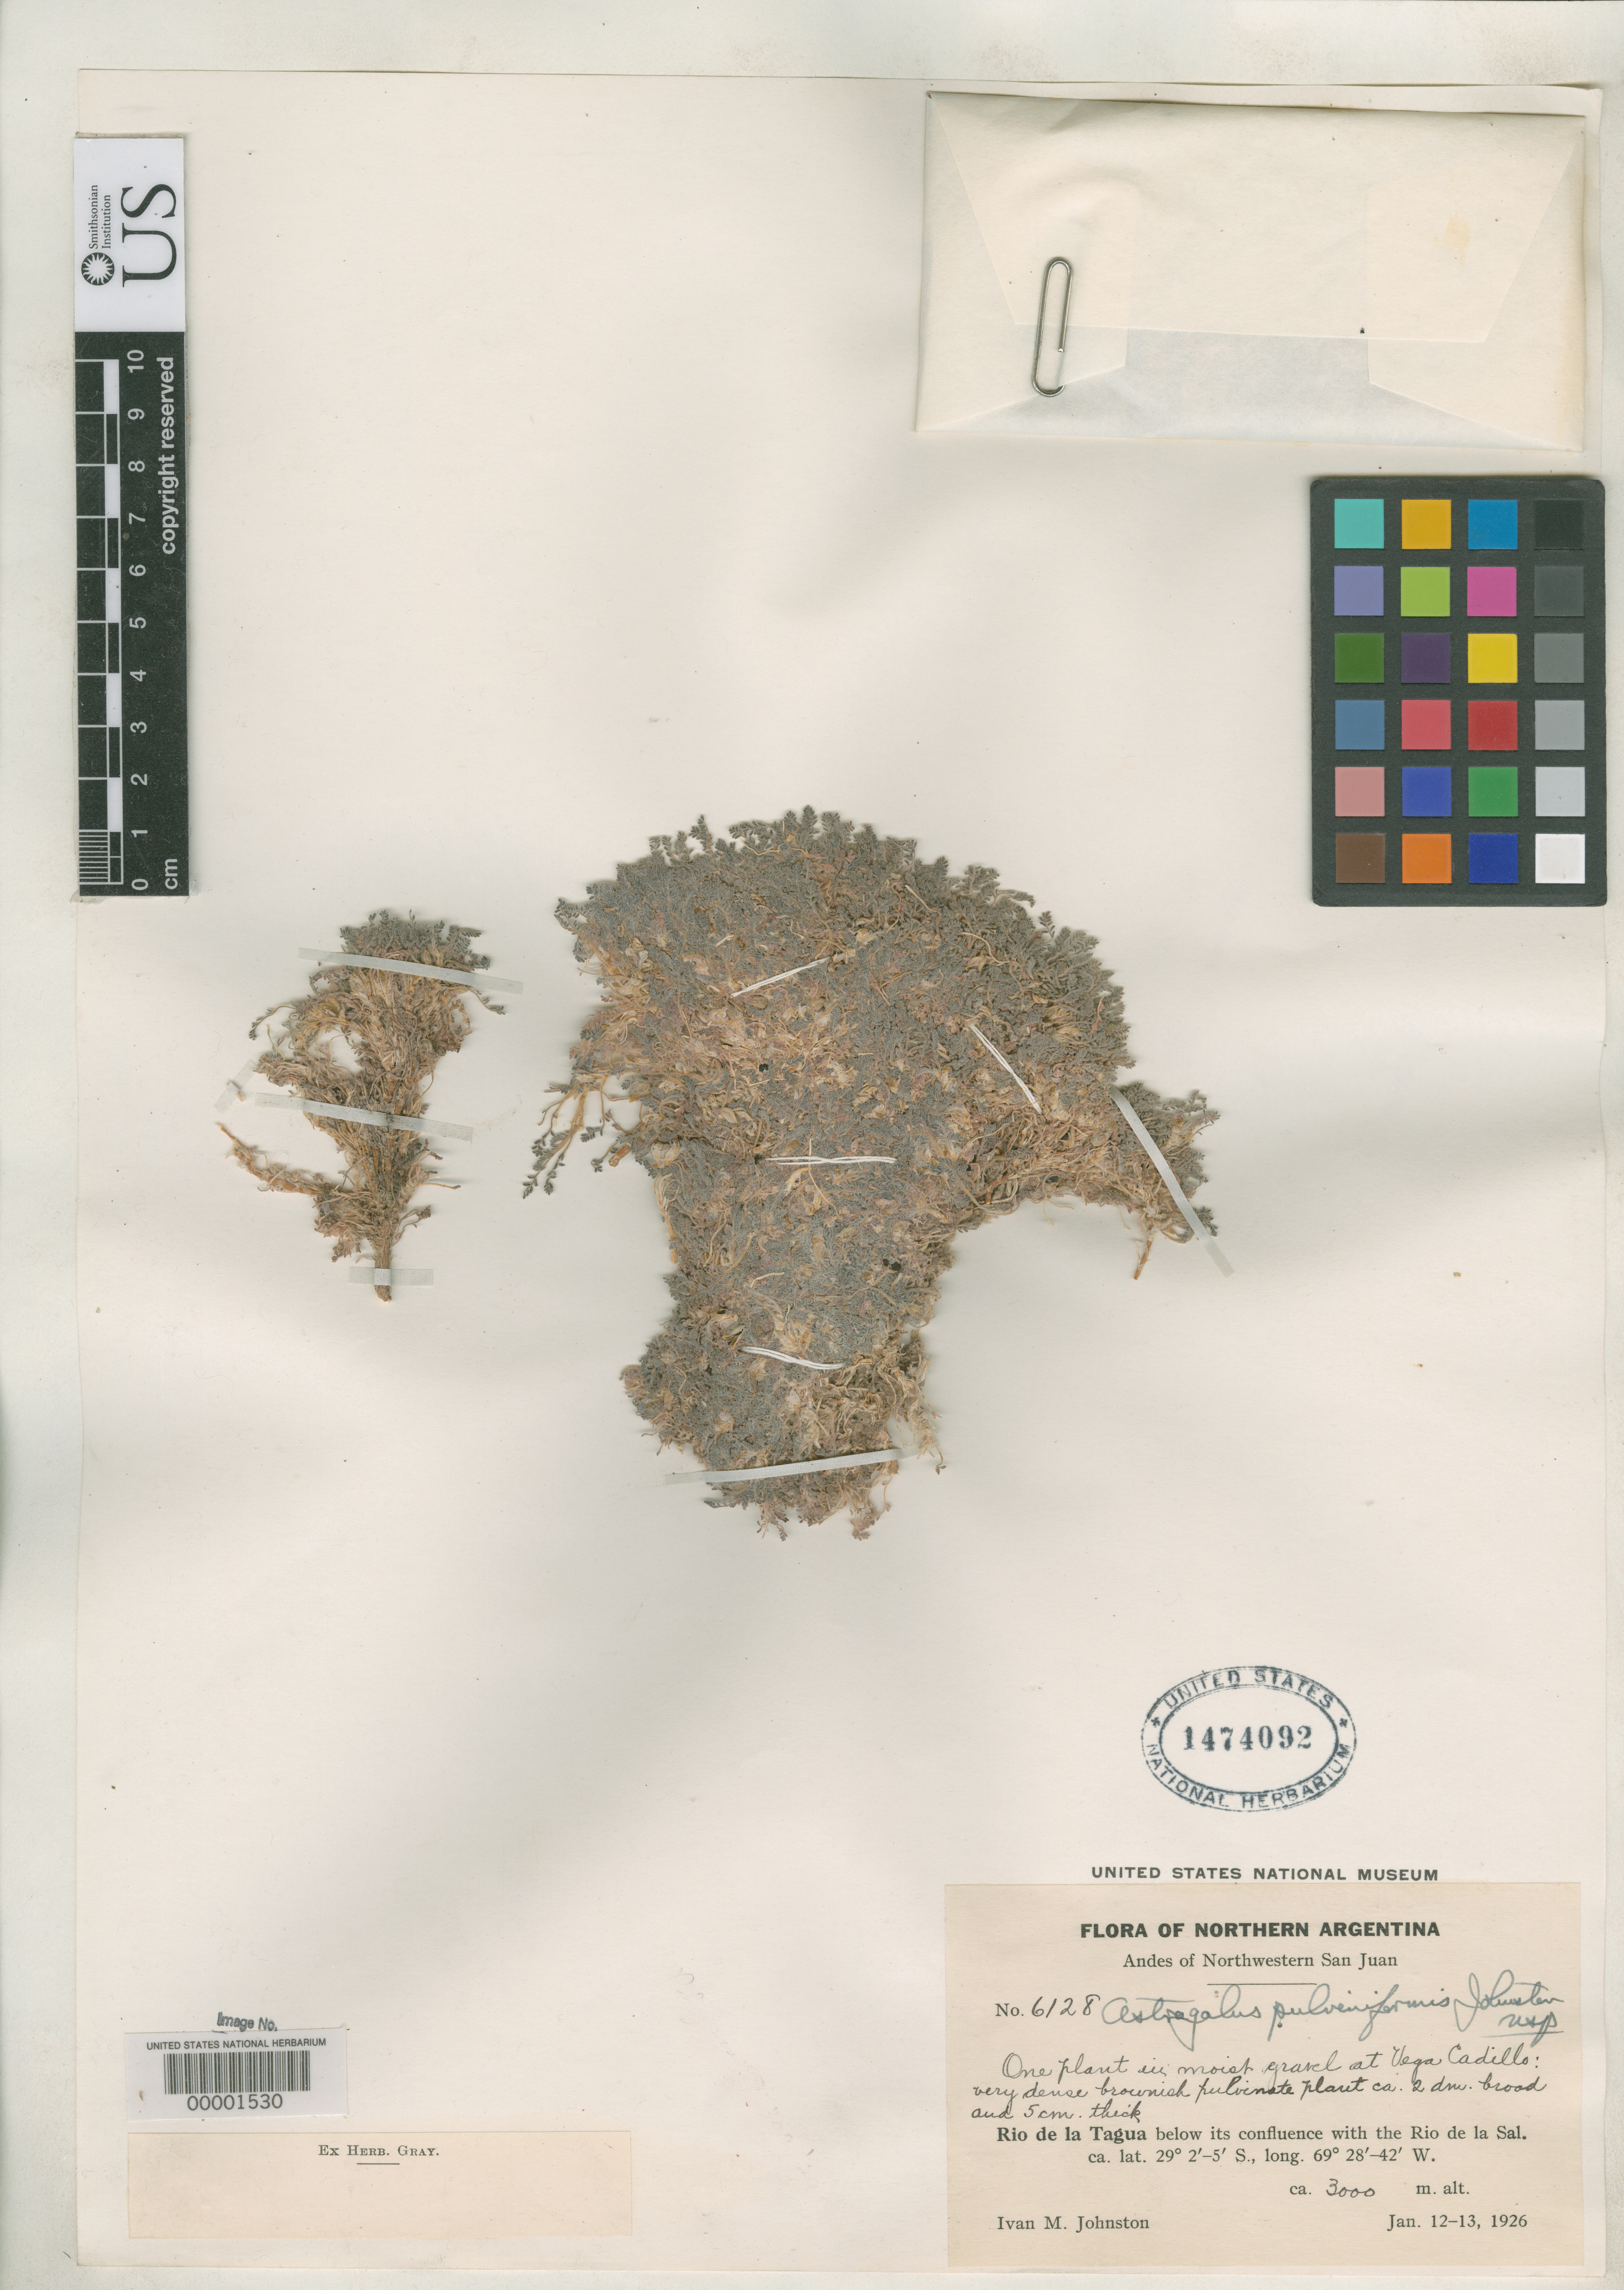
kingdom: Plantae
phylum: Tracheophyta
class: Magnoliopsida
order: Fabales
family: Fabaceae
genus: Astragalus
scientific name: Astragalus pulviniformis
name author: I.M. Johnst.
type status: Type Collection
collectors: I.M. Johnston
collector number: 6128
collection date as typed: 12 Jan 1926 to 13 Jan 1926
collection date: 1926-01-12/1926-01-13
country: Argentina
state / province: San Juan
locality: Rio de La Tagua below its confluence with Rio del La Sal, Andes of NW San Juan.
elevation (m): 3000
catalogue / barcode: US 1474092